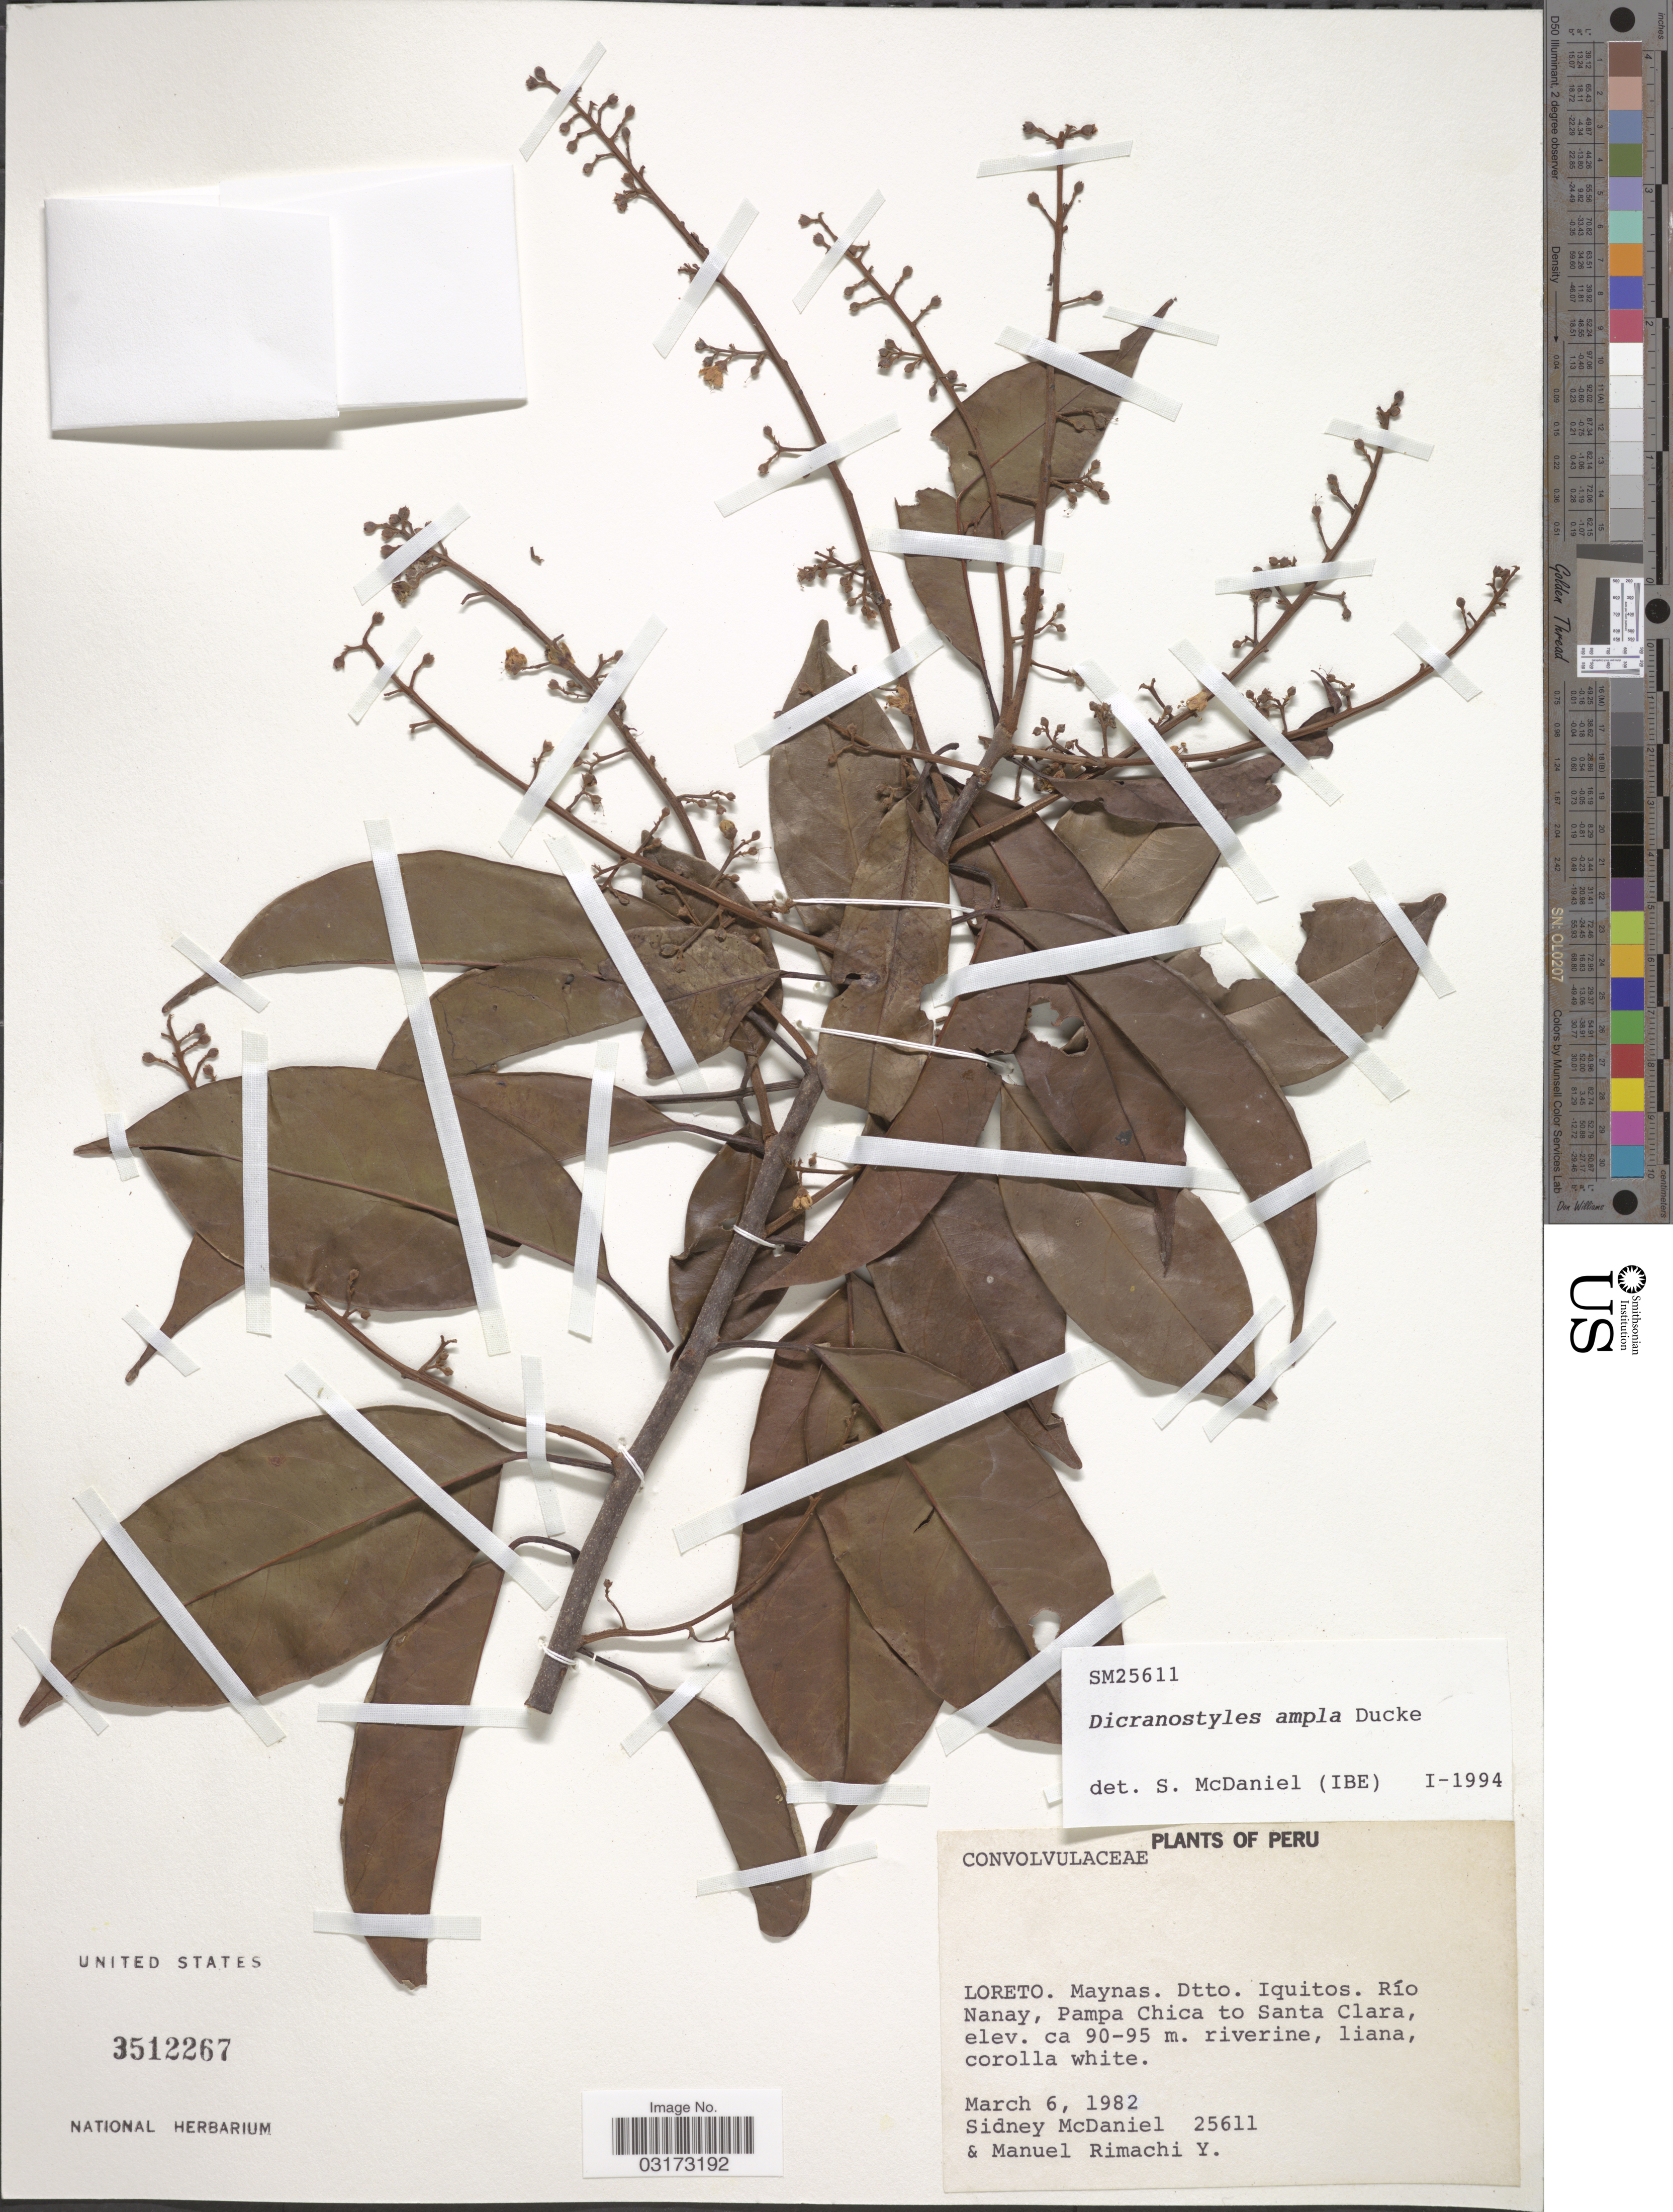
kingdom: Plantae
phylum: Tracheophyta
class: Magnoliopsida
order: Solanales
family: Convolvulaceae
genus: Dicranostyles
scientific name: Dicranostyles ampla var. ampla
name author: Ducke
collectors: S. McDaniel & M. Rimachi Y.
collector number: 25611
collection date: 1982-03-06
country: Peru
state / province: Loreto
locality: Maynas. Dtto. Iquitos. Río Nanay, Pampa Chica to Santa Clara.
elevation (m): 90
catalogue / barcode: US 3512267